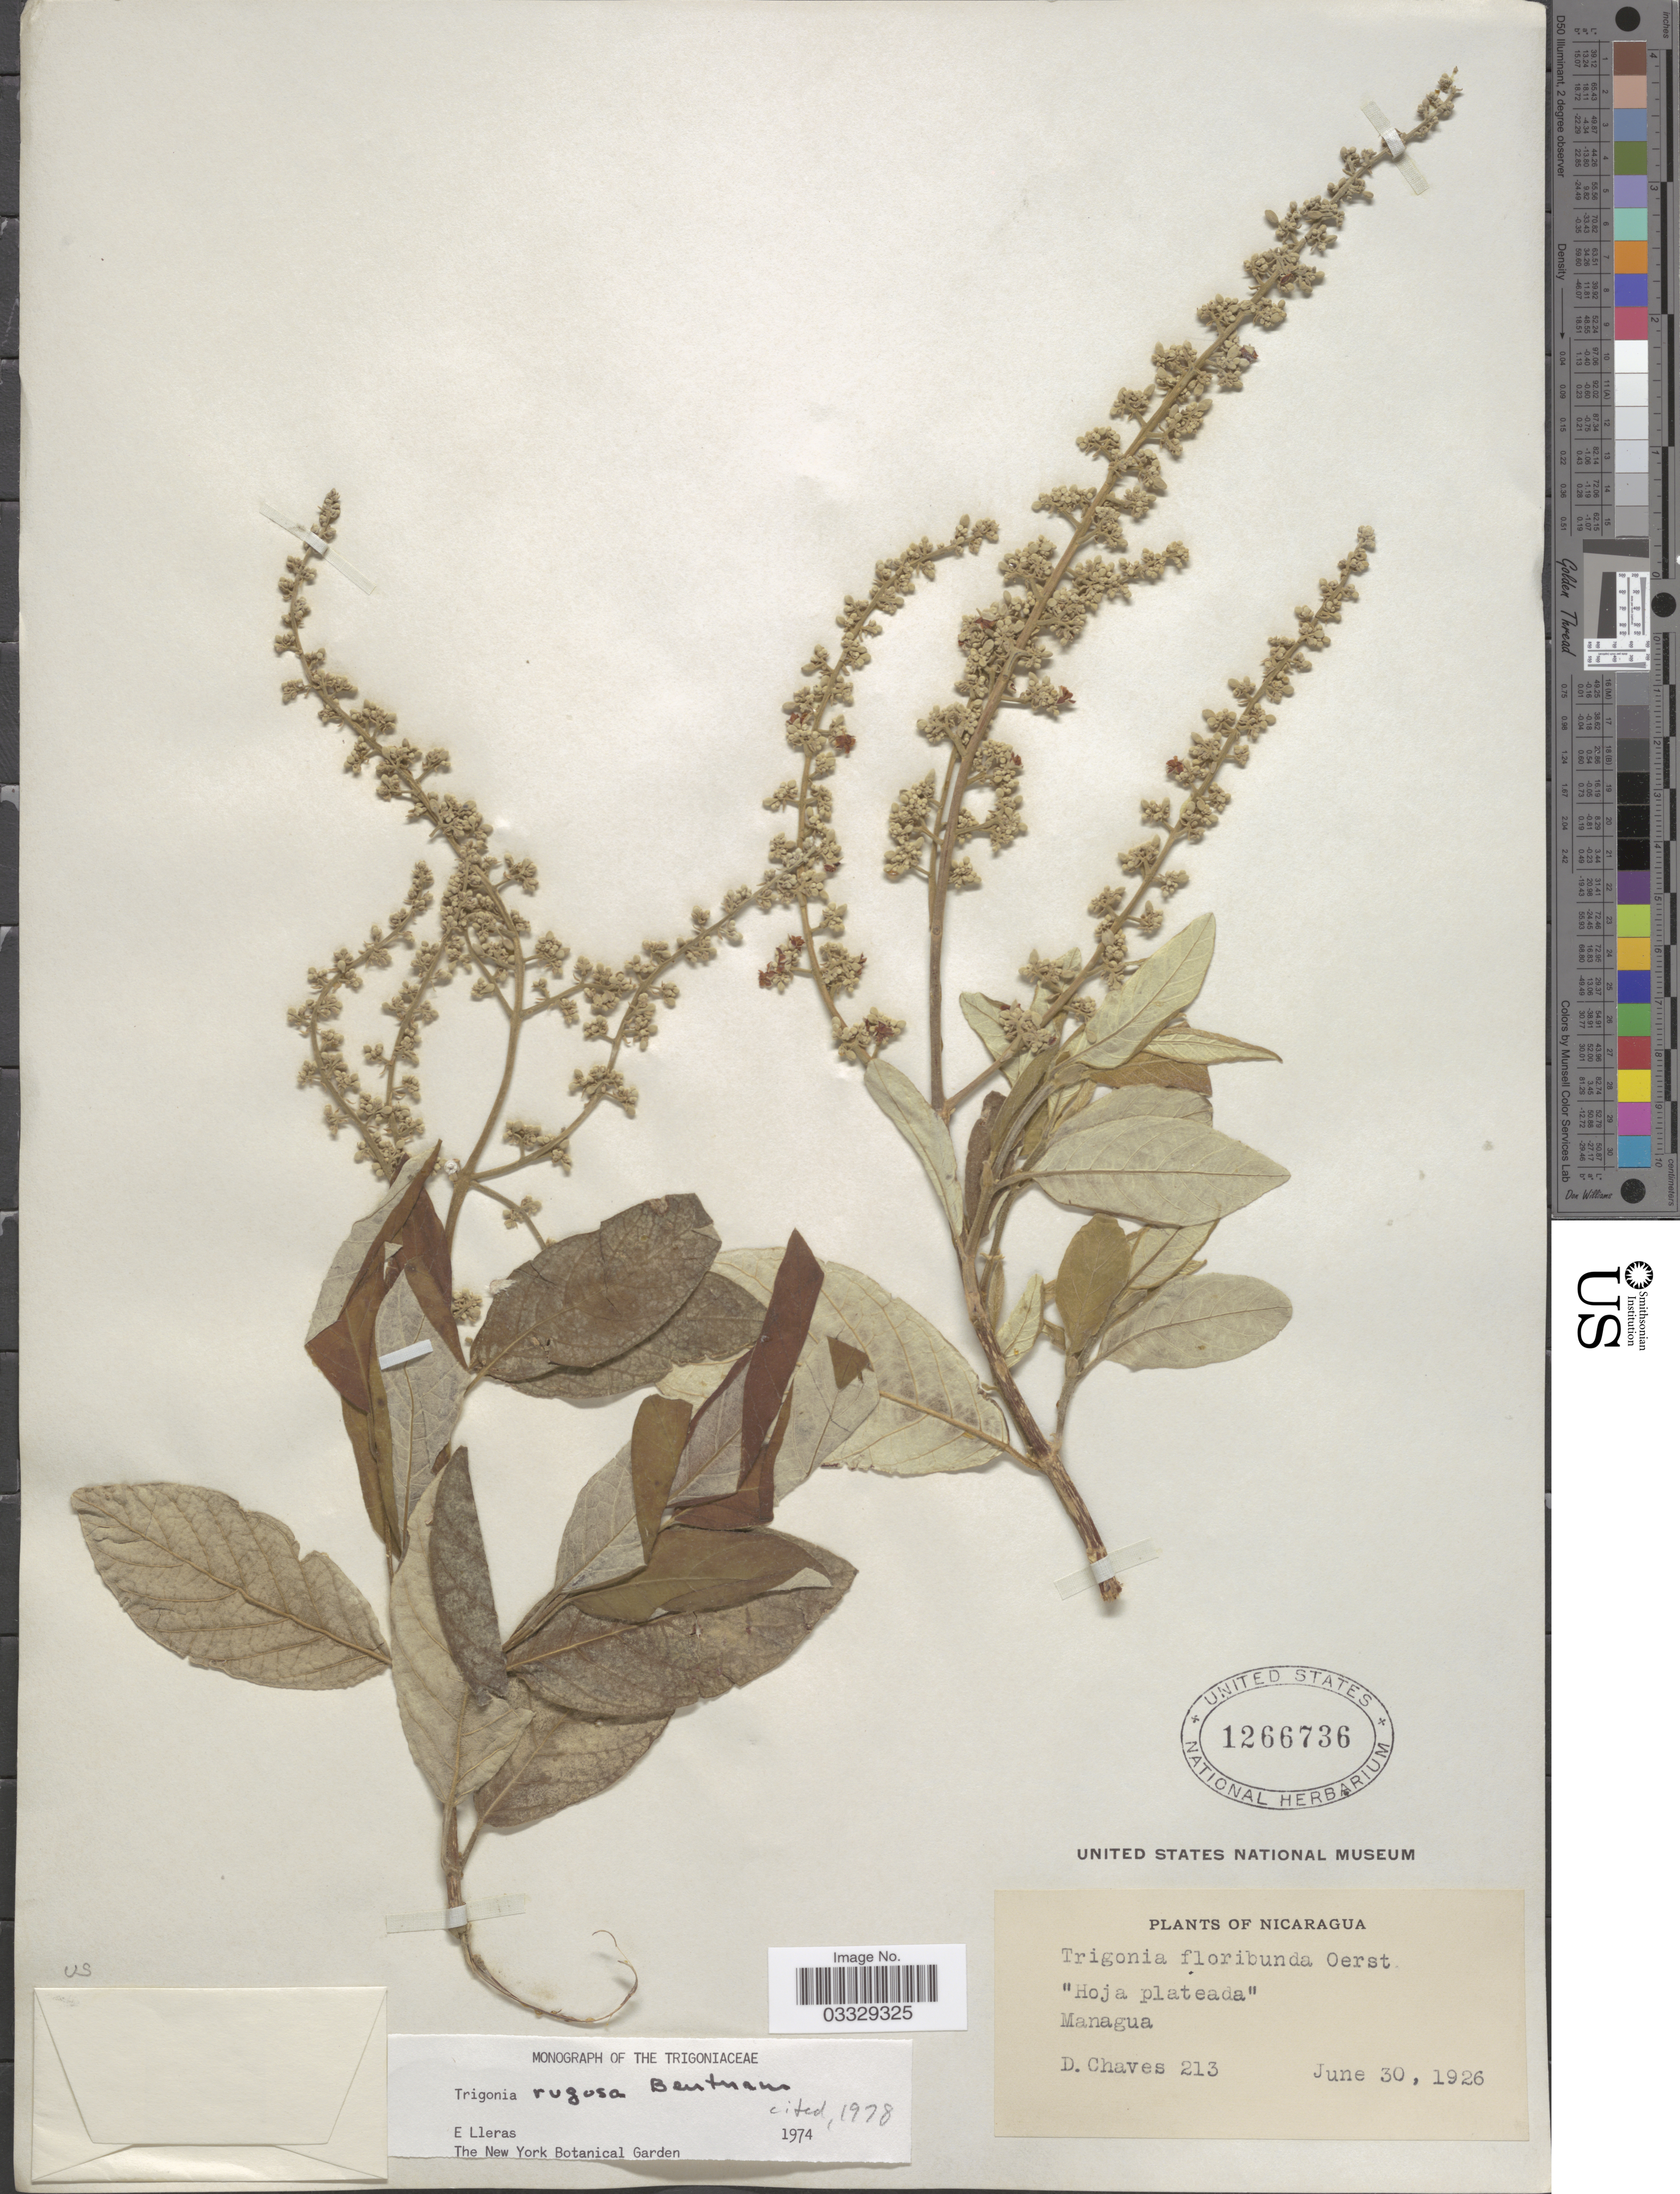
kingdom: Plantae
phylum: Tracheophyta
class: Magnoliopsida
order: Malpighiales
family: Trigoniaceae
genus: Trigonia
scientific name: Trigonia rugosa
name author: Benth.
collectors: D. Chaves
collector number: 213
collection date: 1926-06-30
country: Nicaragua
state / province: Managua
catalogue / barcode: US 1266736